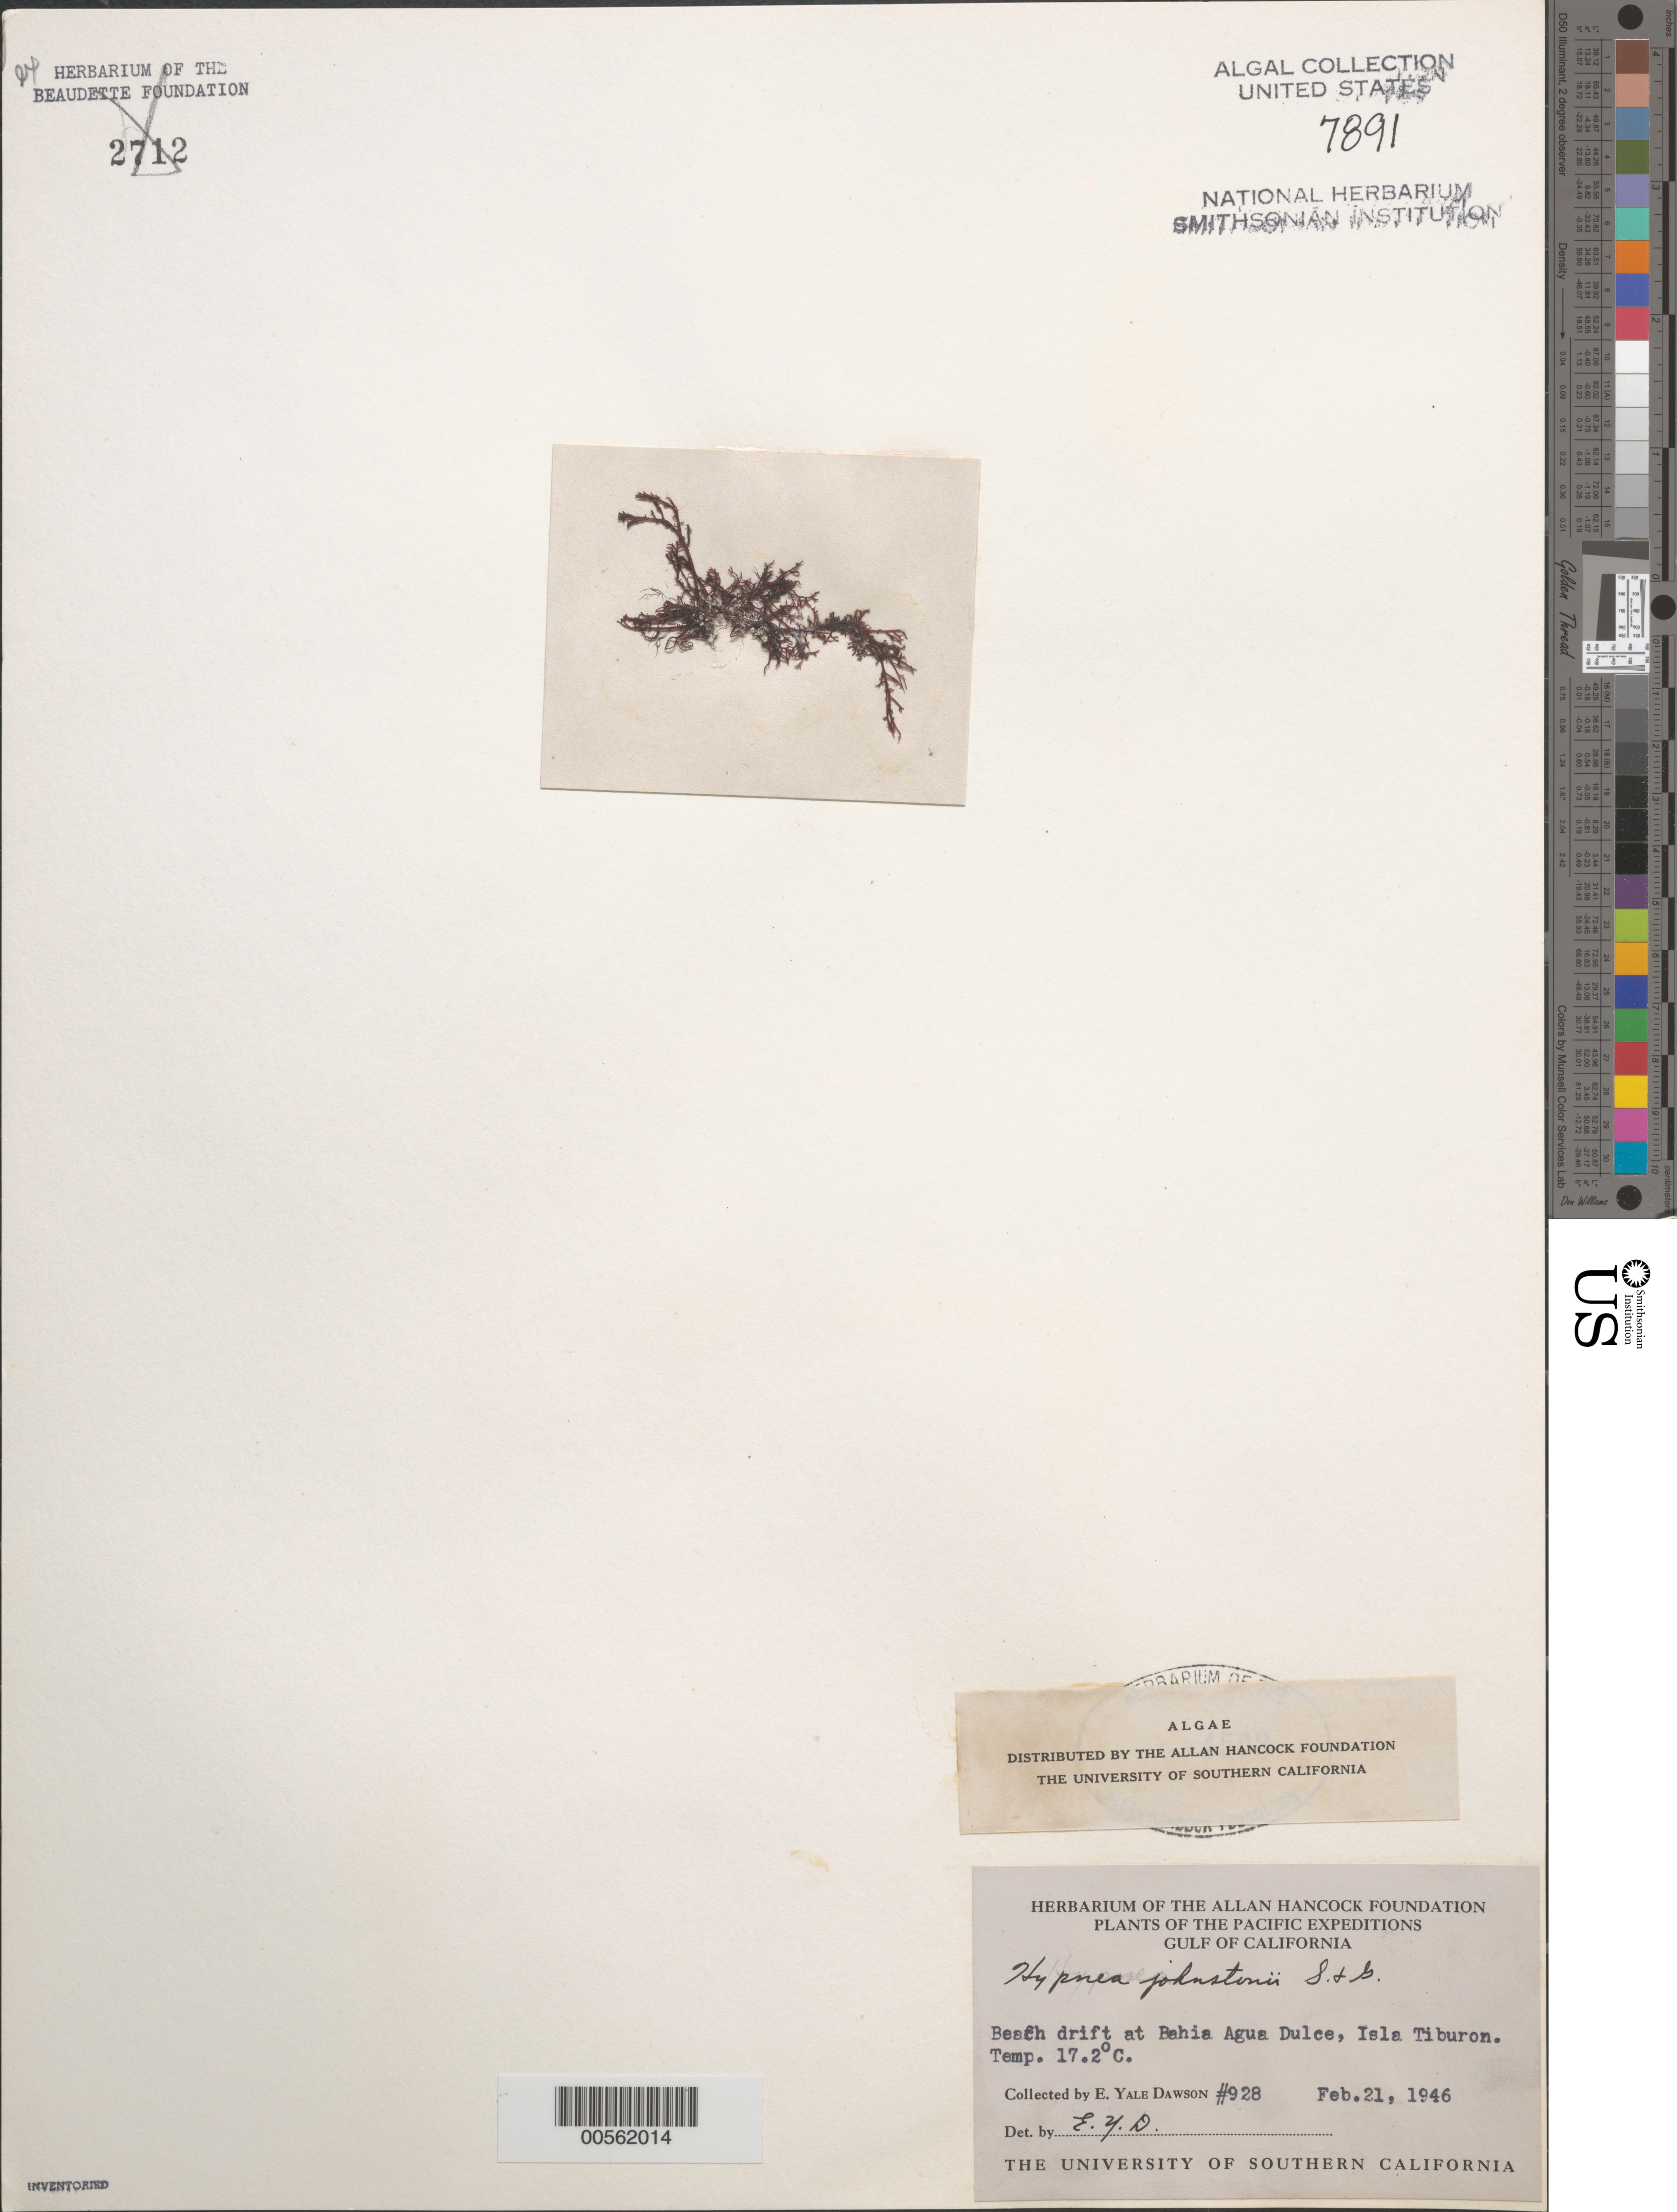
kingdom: Plantae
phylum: Rhodophyta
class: Florideophyceae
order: Gigartinales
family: Cystocloniaceae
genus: Hypnea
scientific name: Hypnea johnstonii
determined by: Dawson, E. Y.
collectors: E. Y. Dawson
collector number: EYD 928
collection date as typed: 21 Feb 1946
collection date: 1946-02-21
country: Mexico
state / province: Sonora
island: Isla Tiburon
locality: Bahia Agua Dulce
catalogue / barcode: US 7891